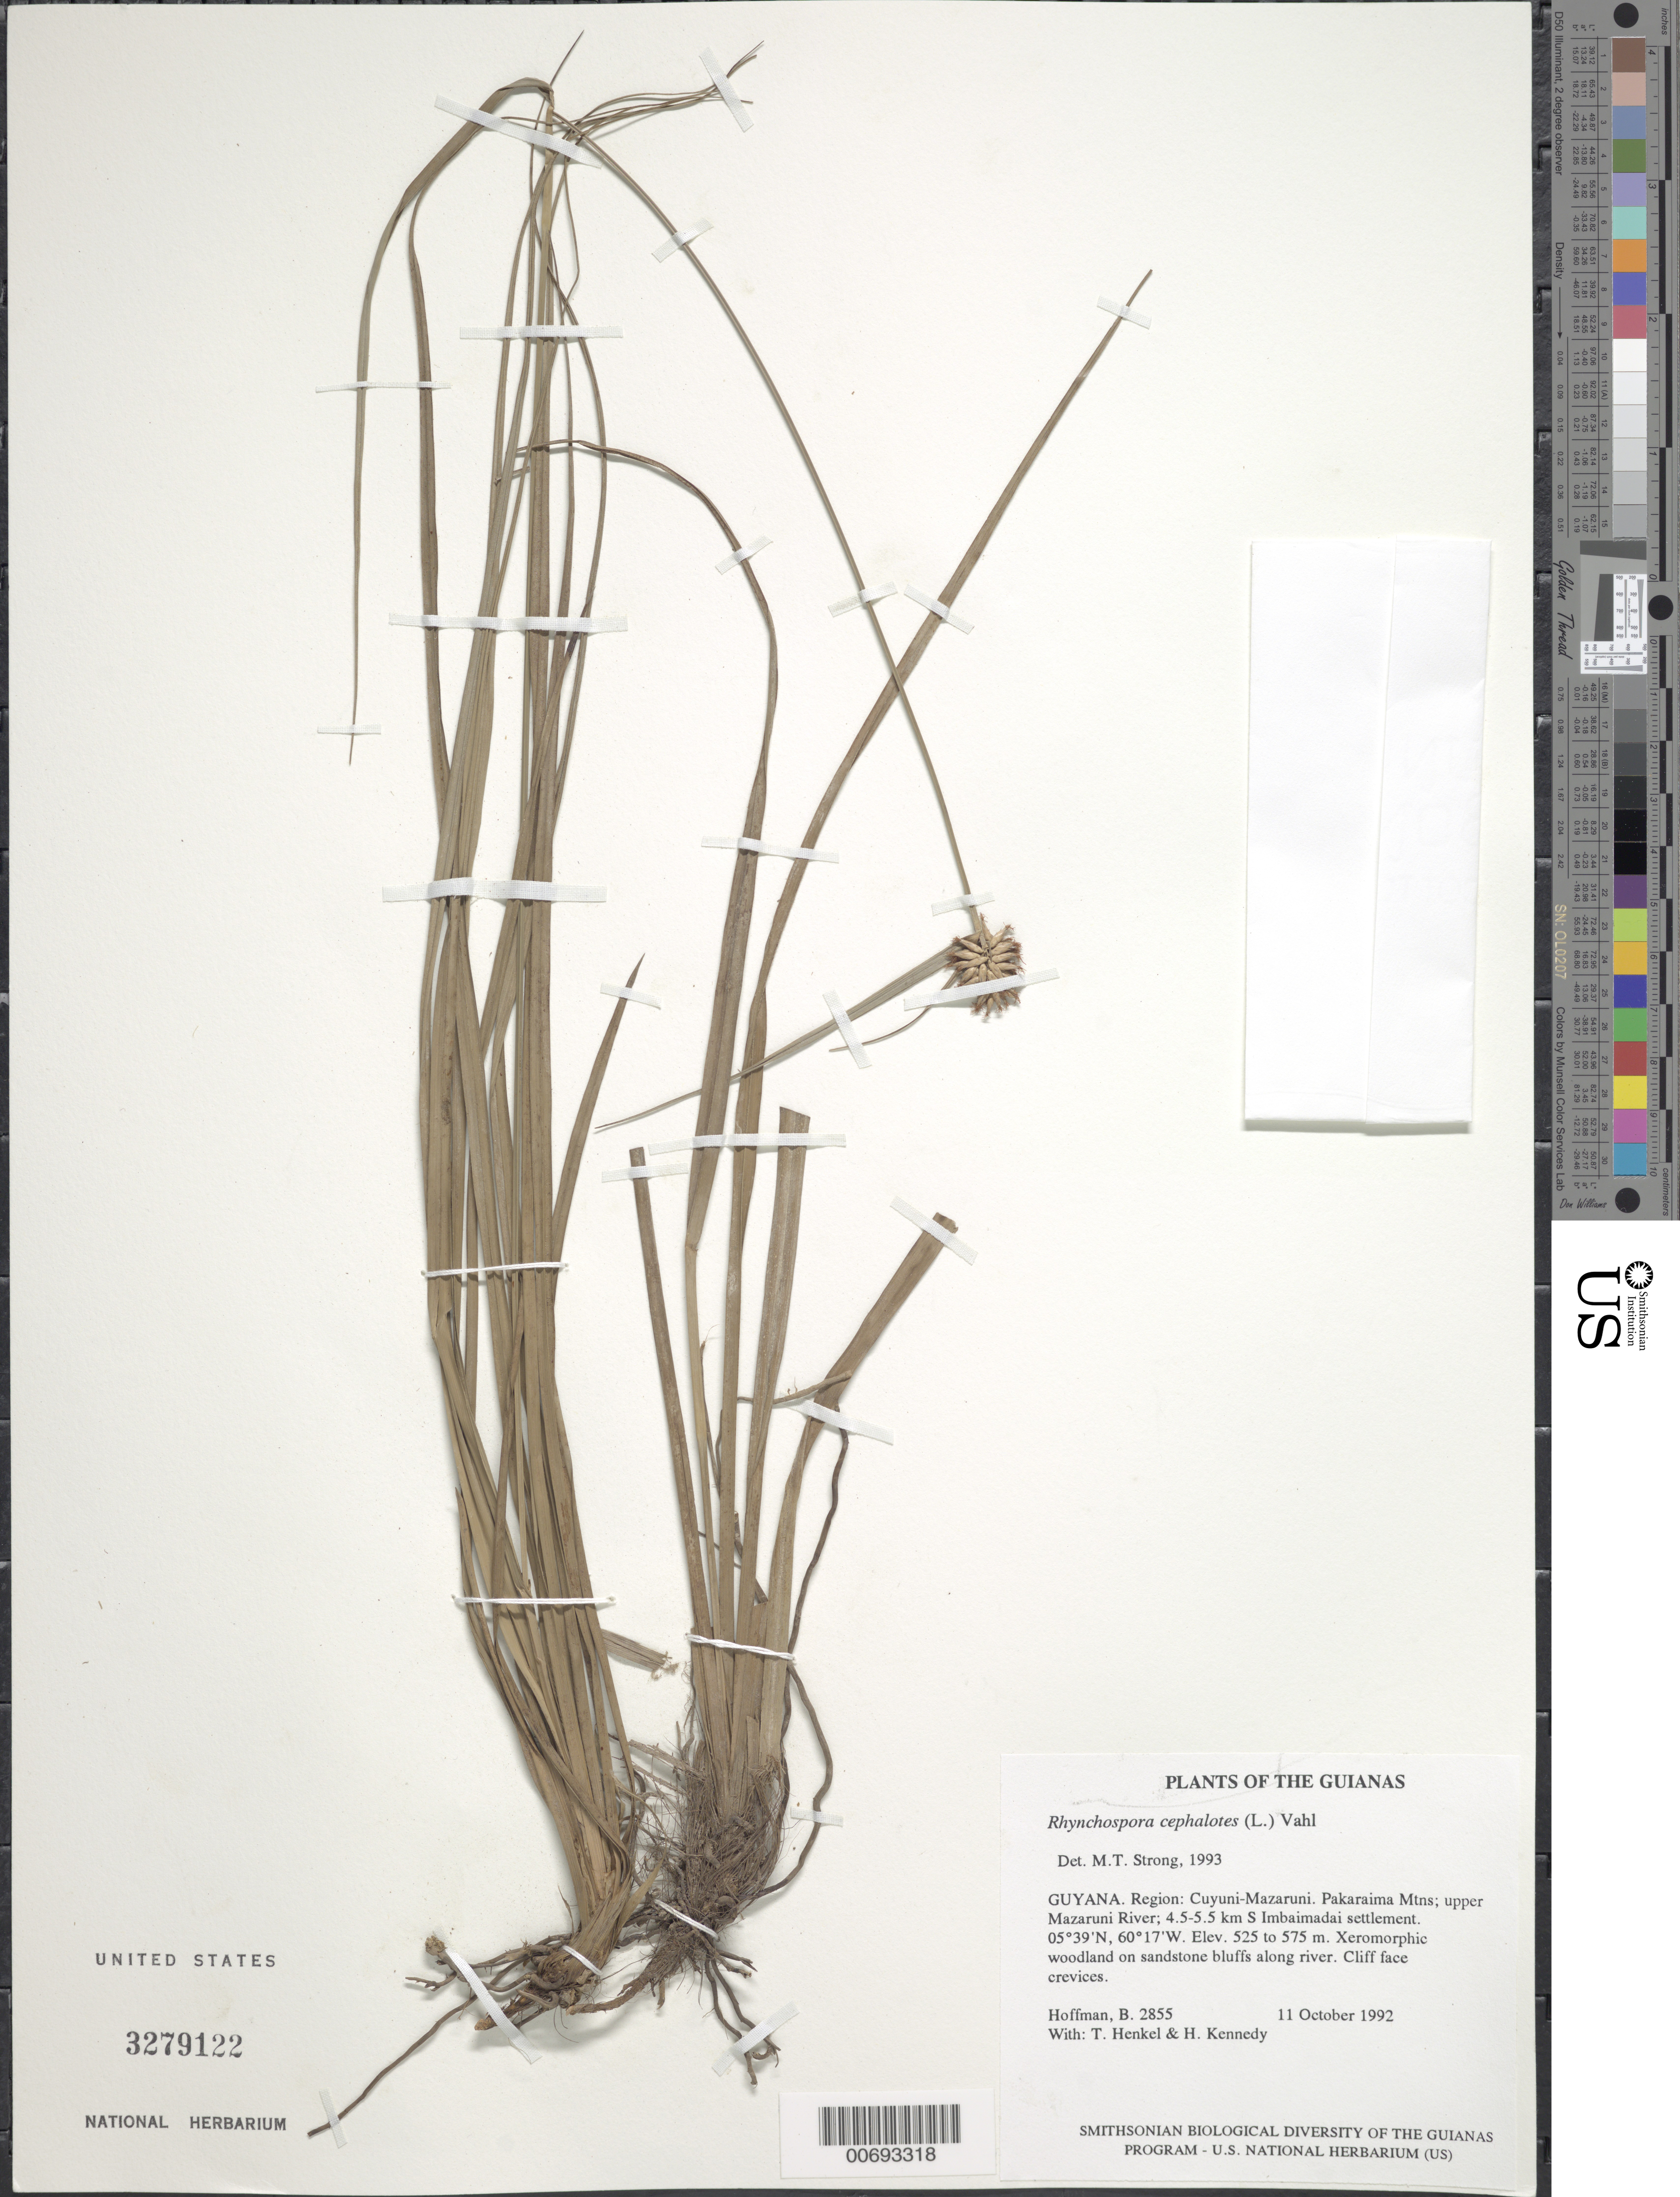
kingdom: Plantae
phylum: Tracheophyta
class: Liliopsida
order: Poales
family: Cyperaceae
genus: Rhynchospora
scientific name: Rhynchospora cephalotes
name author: (L.) Vahl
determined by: Strong, M. T., (US), Smithsonian Institution - National Museum of Natural History (UNITED STATES)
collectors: B. Hoffman, T. Henkel & H. Kennedy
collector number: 2855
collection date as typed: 11 October 1992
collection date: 1992-10-11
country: Guyana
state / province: Cuyuni-Mazaruni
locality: Pakaraima Mountains; upper Mazaruni River; 4.5-5.5 km S of Imbaimadai settlement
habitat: Xeromorphic woodland on sandstone bluffs along river. Cliff face crevices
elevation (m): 525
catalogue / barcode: US 3279122